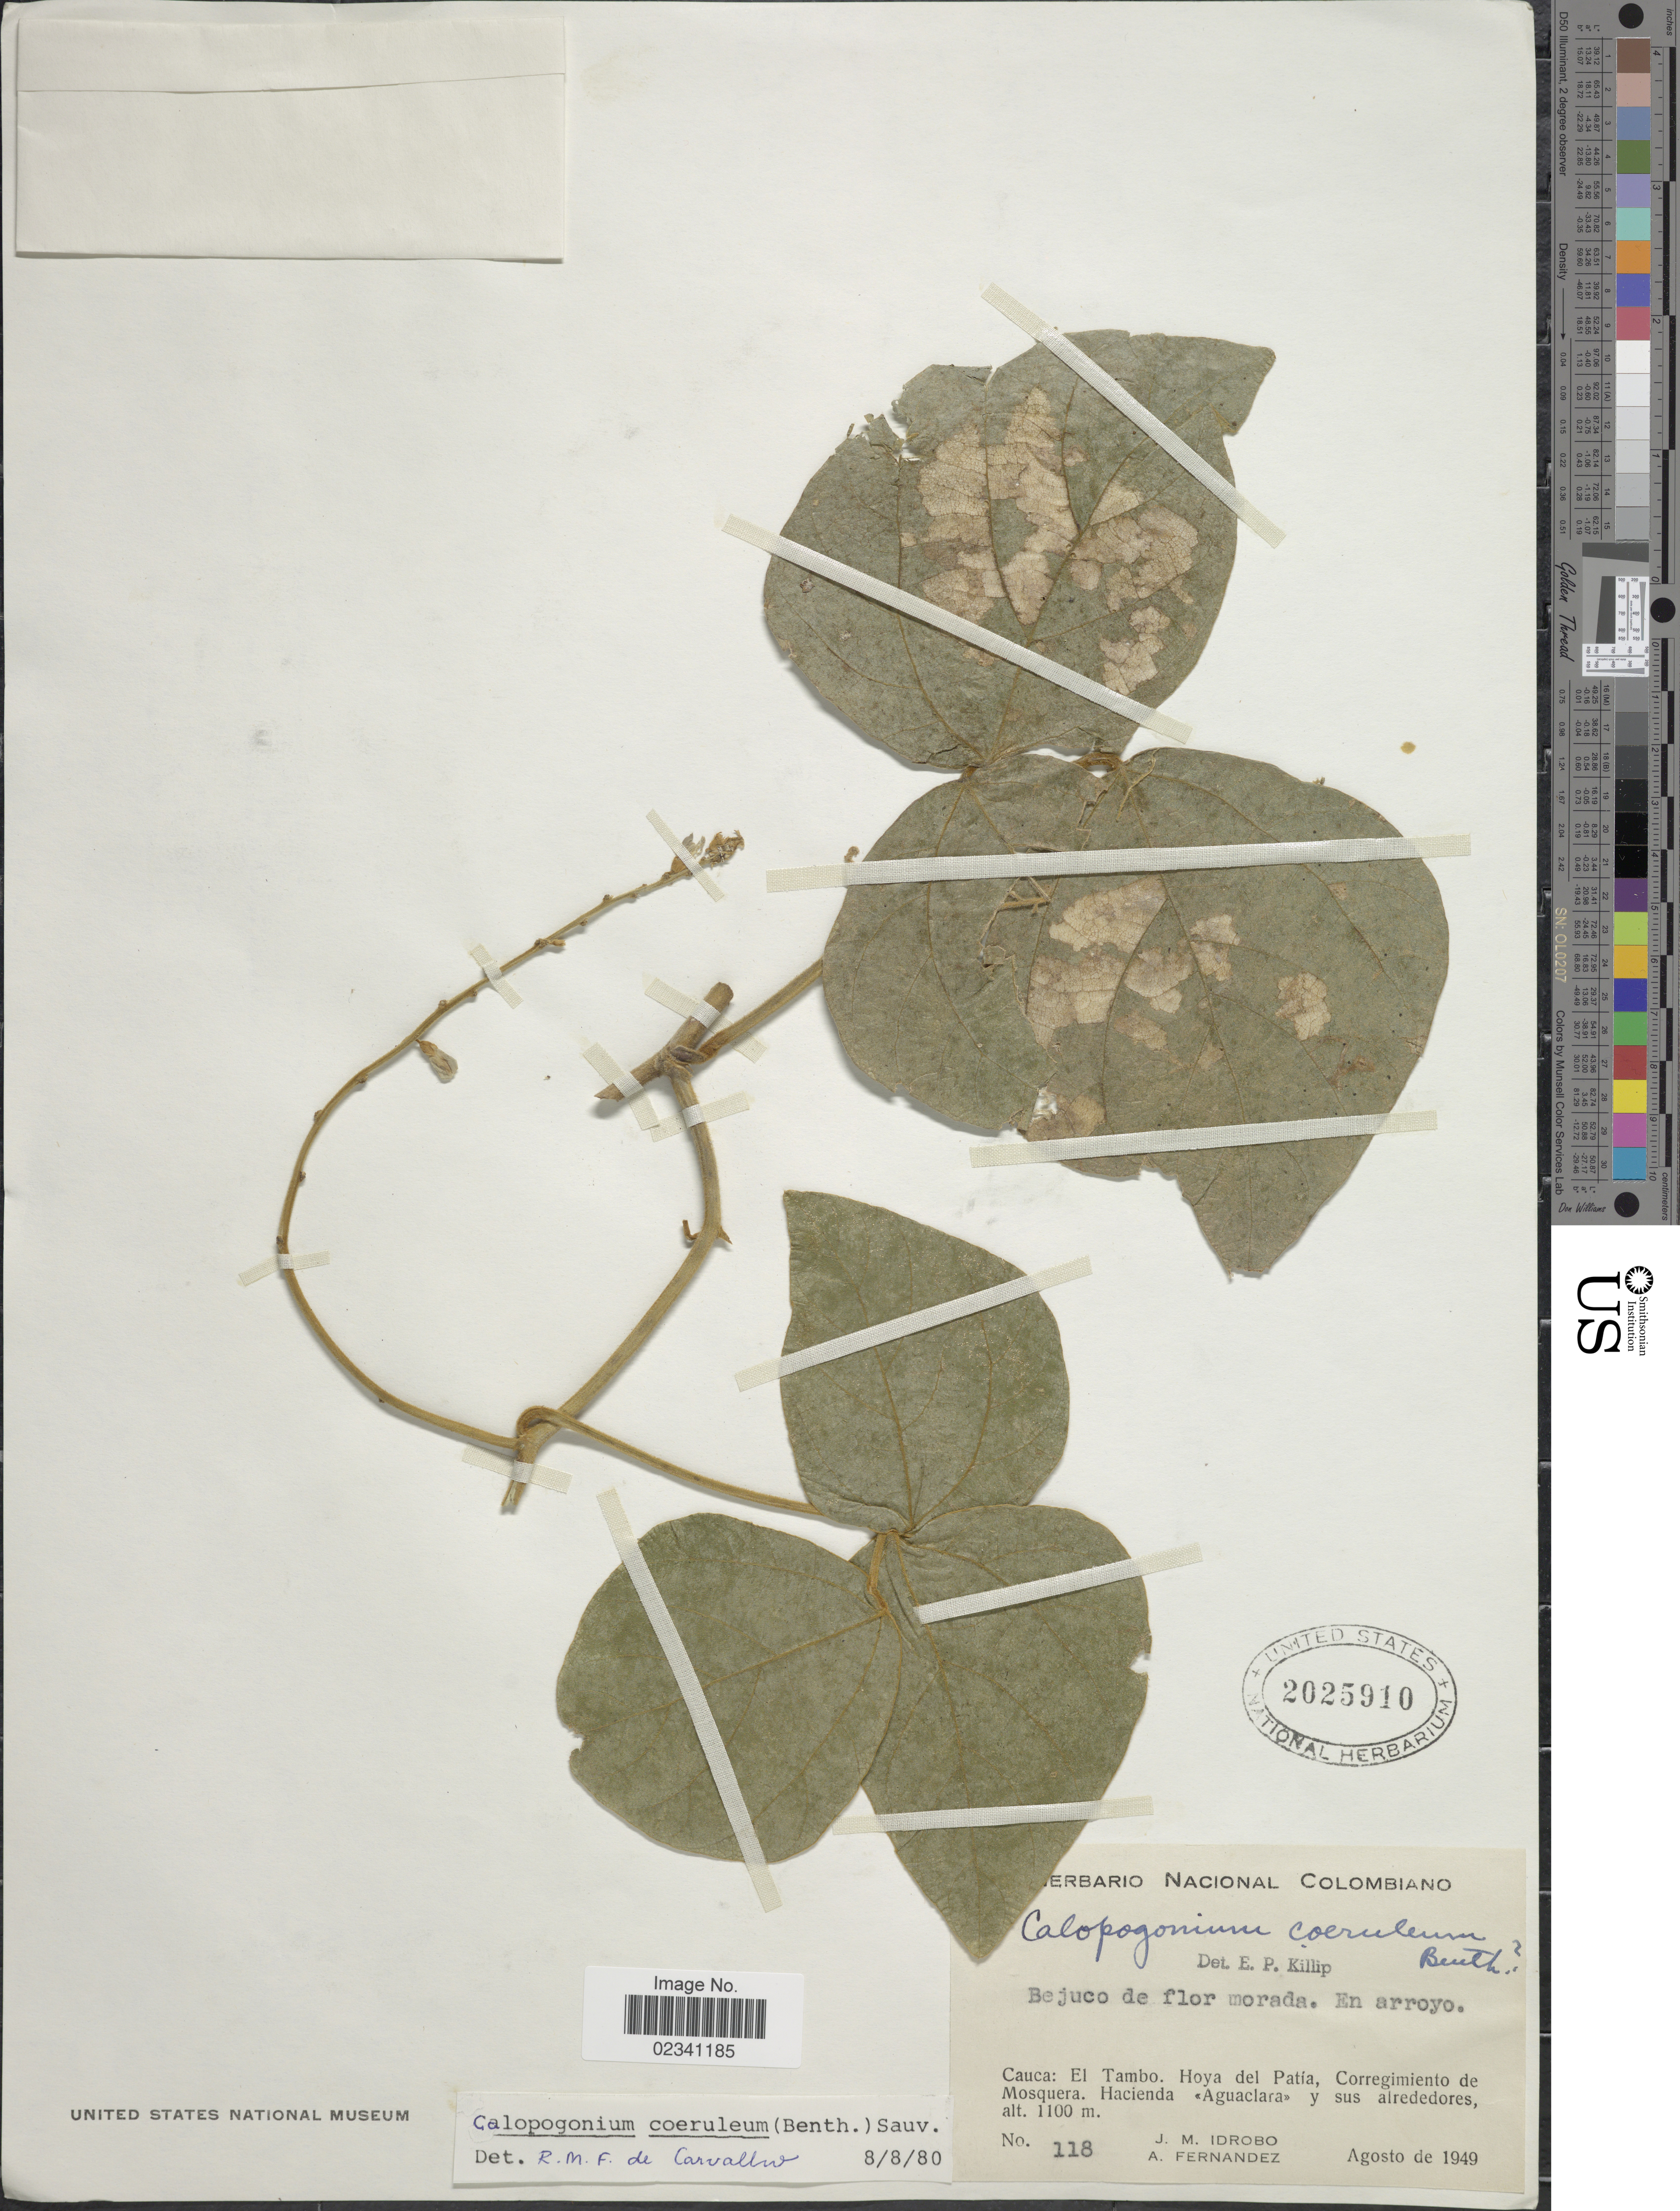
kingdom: Plantae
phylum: Tracheophyta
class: Magnoliopsida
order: Fabales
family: Fabaceae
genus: Calopogonium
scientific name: Calopogonium caeruleum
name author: (Benth.) C. Wright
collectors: J. M. Idrobo & A. Fernandez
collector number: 118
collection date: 1949-08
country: Colombia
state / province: Cauca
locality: El Tambo. Hoya del Patia, Corregimiento de Mosquera. Hacienda <<Aguaclara>> y sus alrededores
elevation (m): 1100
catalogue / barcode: US 2025910